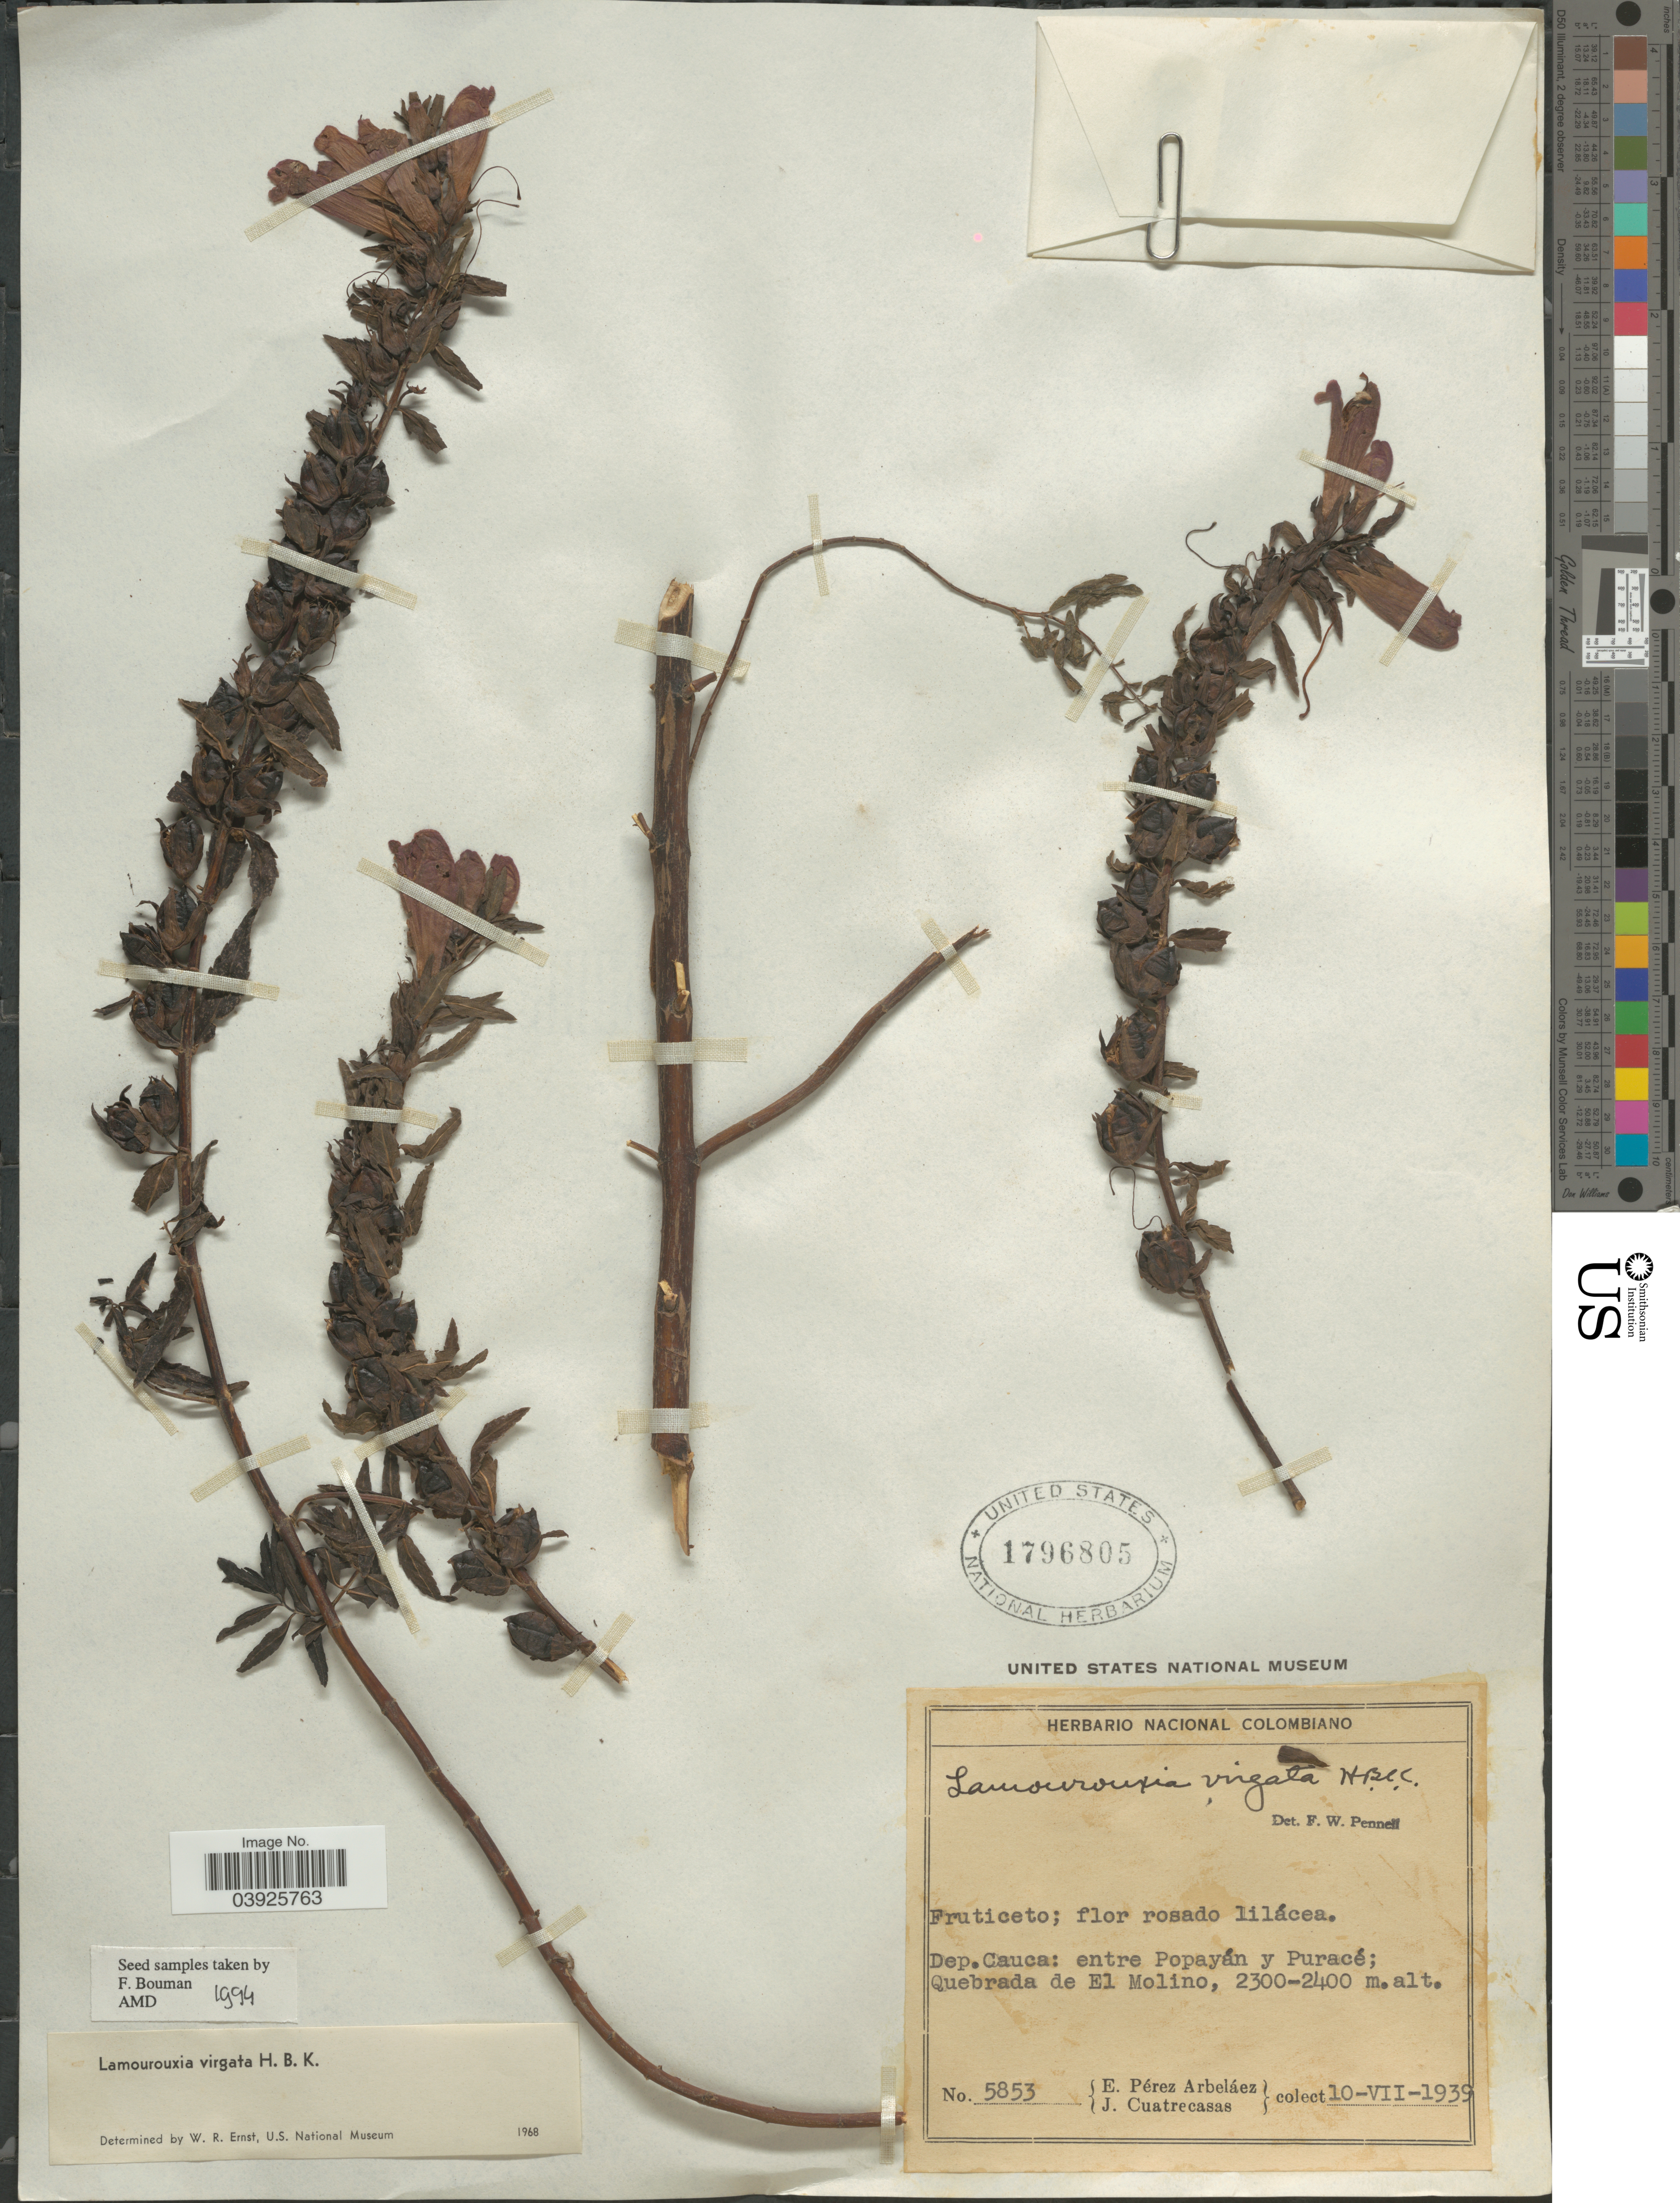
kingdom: Plantae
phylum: Tracheophyta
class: Magnoliopsida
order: Lamiales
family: Orobanchaceae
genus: Lamourouxia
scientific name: Lamourouxia virgata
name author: Kunth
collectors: E. Pérez Arbeláez & J. Cuatrecasas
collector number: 5853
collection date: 1939-07-10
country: Colombia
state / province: Cauca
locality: Dep. Cauca: entre Popayán y Puracé; Quebrada de El Molino.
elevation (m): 2300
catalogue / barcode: US 1796805